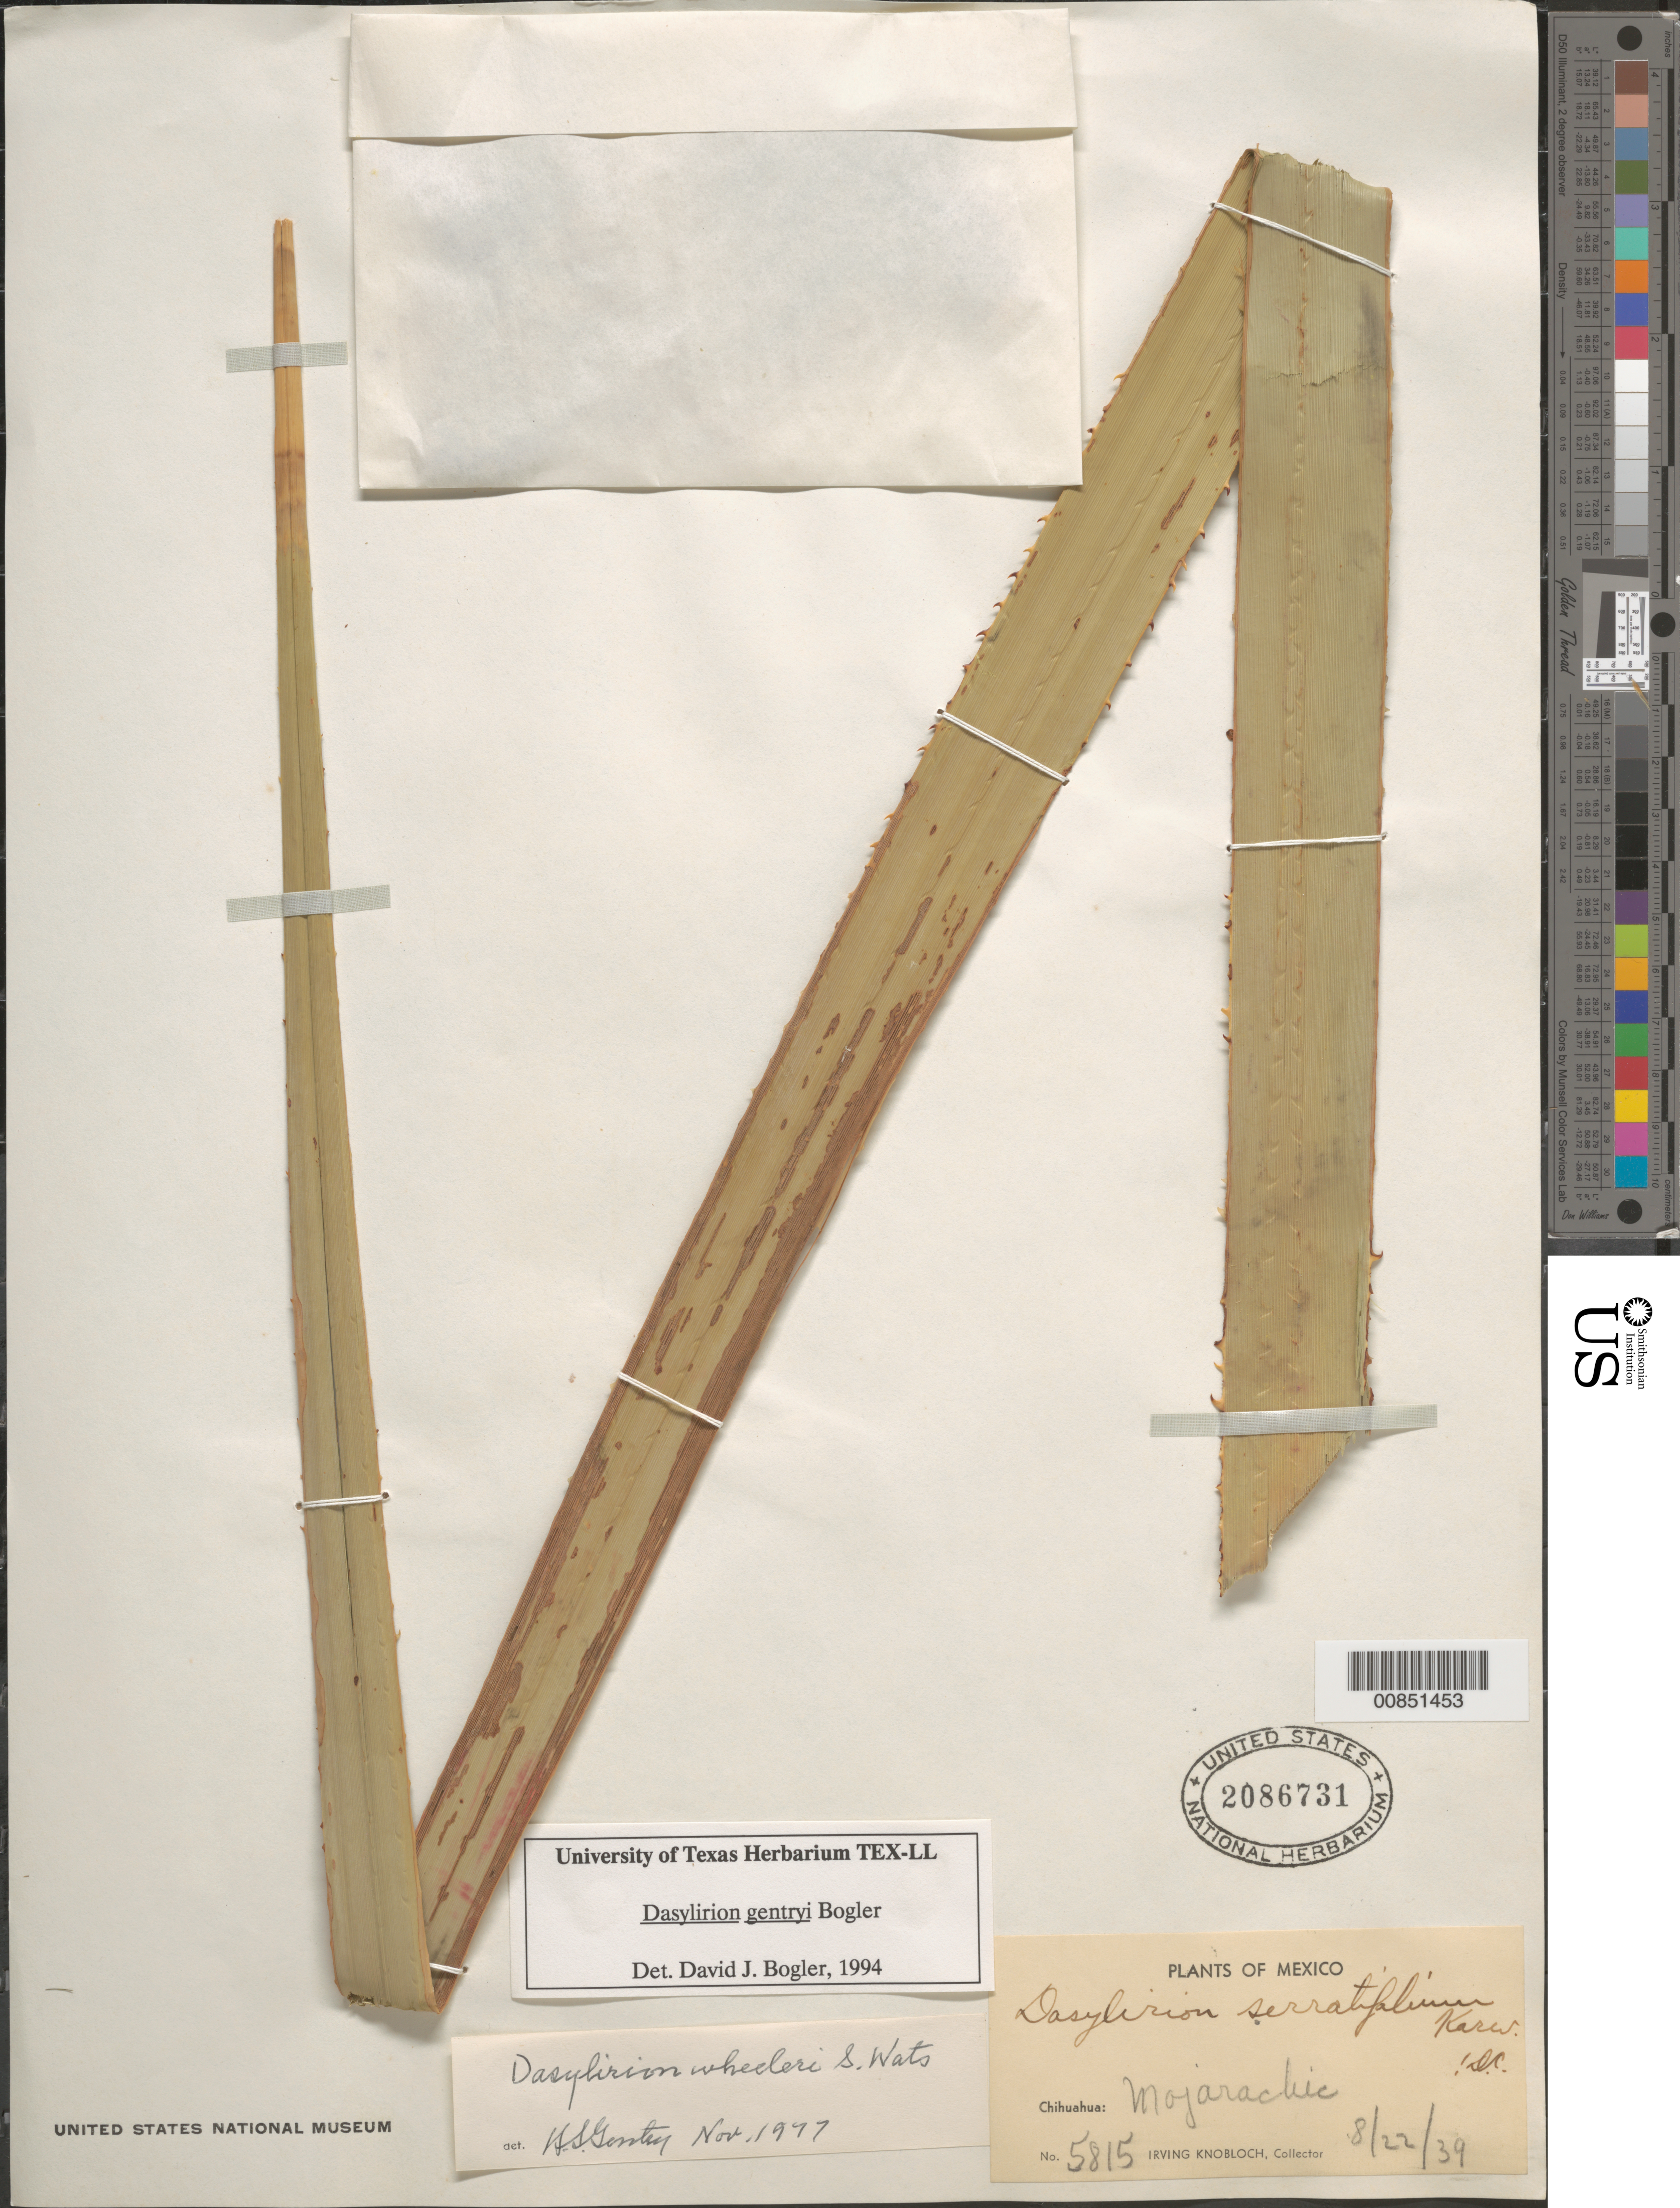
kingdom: Plantae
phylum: Tracheophyta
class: Liliopsida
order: Asparagales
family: Asparagaceae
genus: Dasylirion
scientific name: Dasylirion gentryi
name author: Bogler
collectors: I. W. Knobloch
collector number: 5815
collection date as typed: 22 Aug 1939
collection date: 1939-08-22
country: Mexico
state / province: Chihuahua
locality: Mojarachic, Chihuahua.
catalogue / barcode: US 2086731